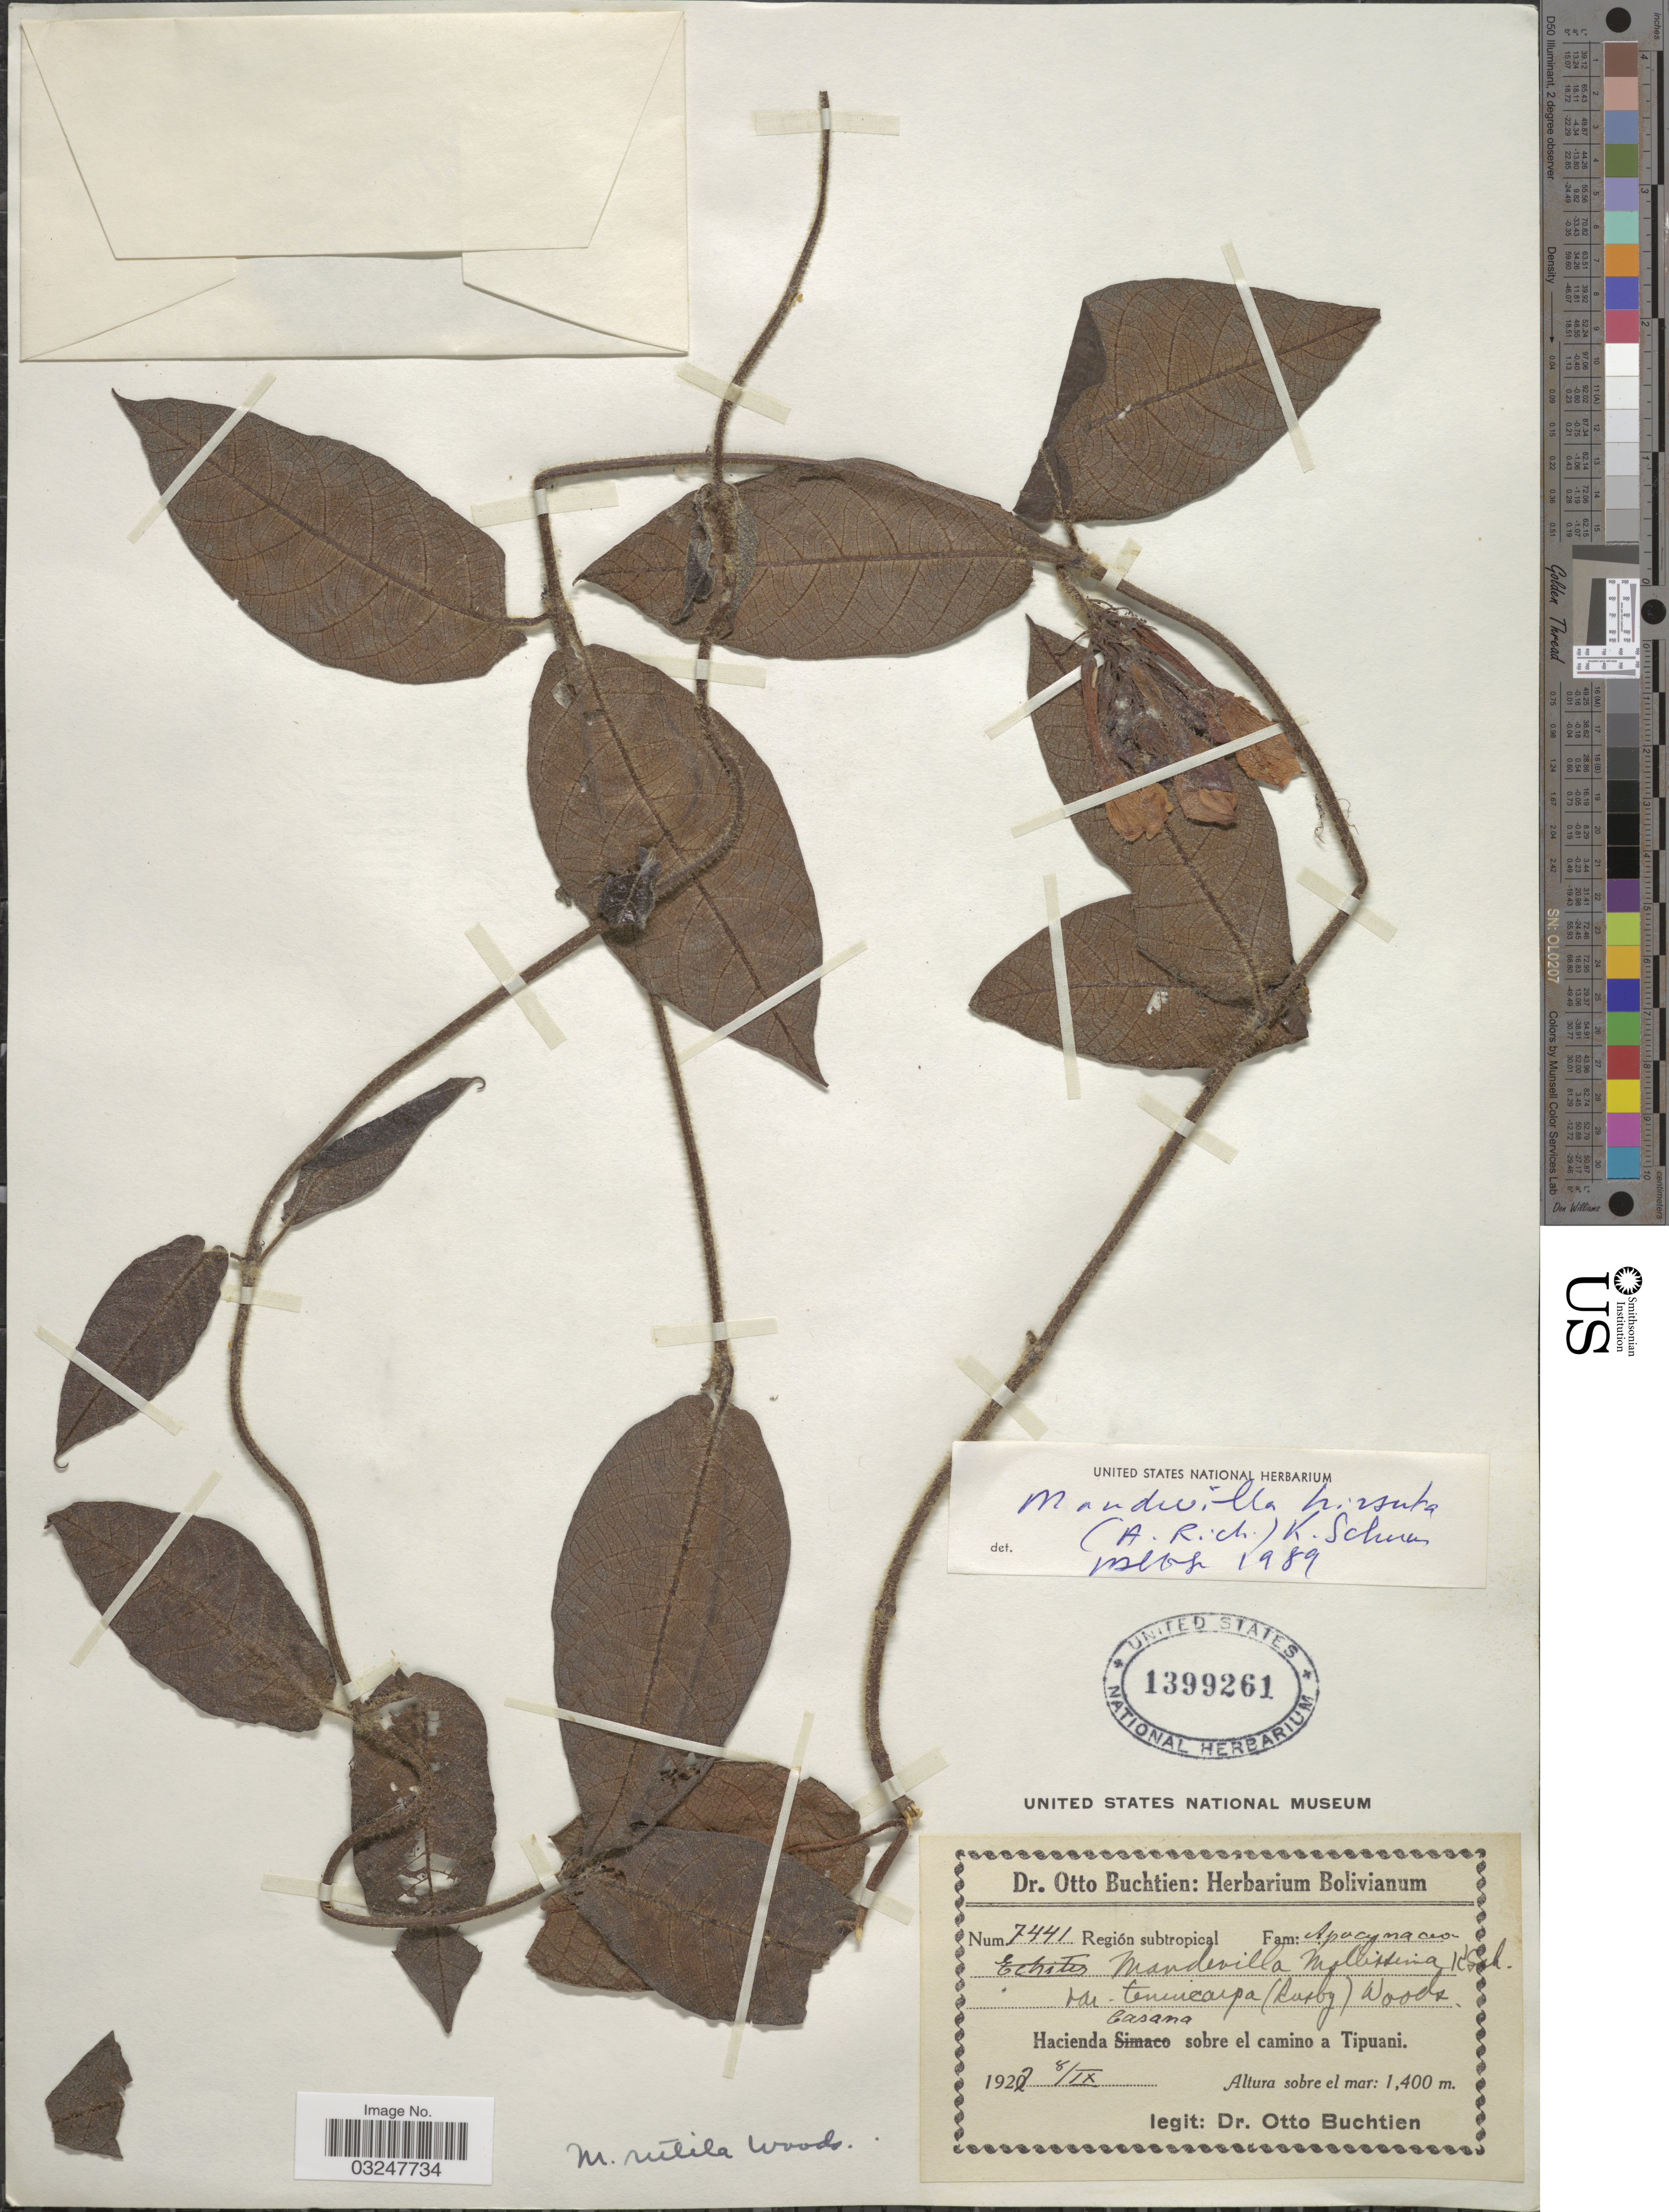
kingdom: Plantae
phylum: Tracheophyta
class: Magnoliopsida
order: Gentianales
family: Apocynaceae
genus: Mandevilla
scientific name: Mandevilla hirsuta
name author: (Rich.) K. Schum.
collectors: O. Buchtien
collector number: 7441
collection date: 1927-09-08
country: Bolivia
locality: Región subtropical, Hacienda Casana sobre el camino a Tipuani.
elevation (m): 1400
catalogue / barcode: US 1399261